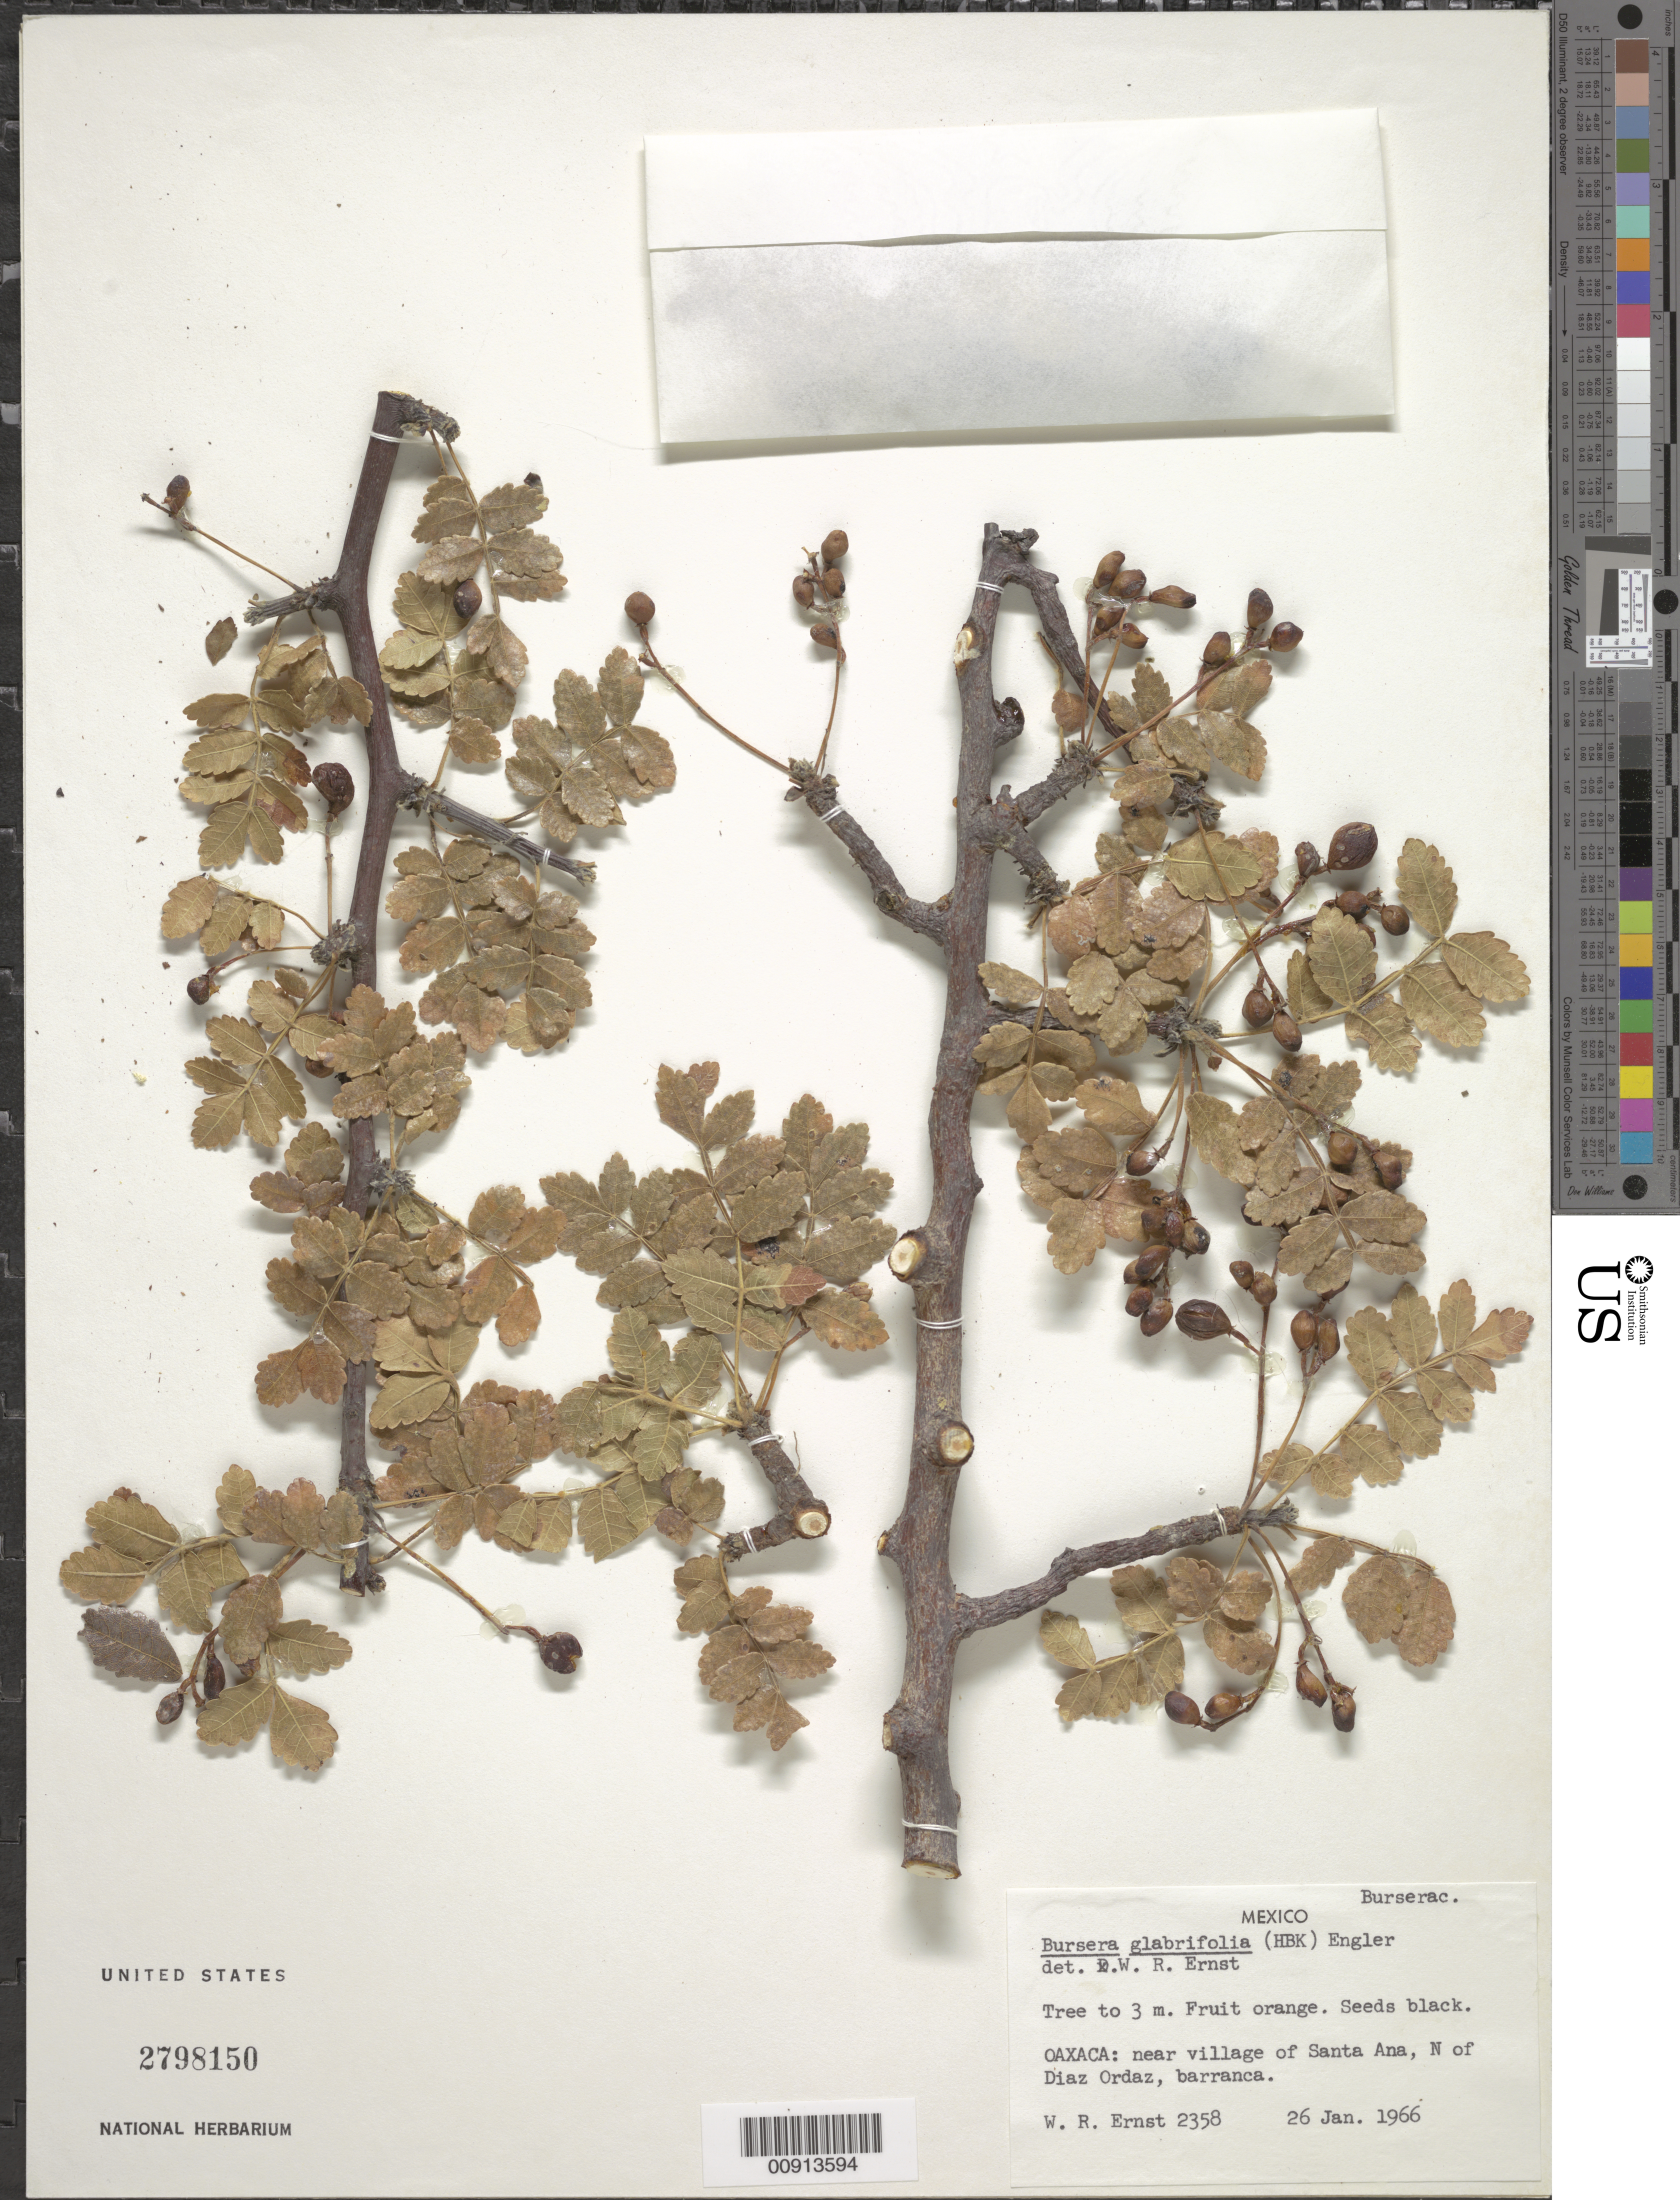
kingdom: Plantae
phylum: Tracheophyta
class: Magnoliopsida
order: Sapindales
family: Burseraceae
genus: Bursera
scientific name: Bursera glabrifolia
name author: (Kunth) Engl.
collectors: W. R. Ernst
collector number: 2358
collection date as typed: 26 Jan 1966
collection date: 1966-01-26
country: Mexico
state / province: Oaxaca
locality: Oaxaca: near village of Santa Ana, N of Diaz Ordaz, barranca.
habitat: Barranca.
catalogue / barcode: US 2798150